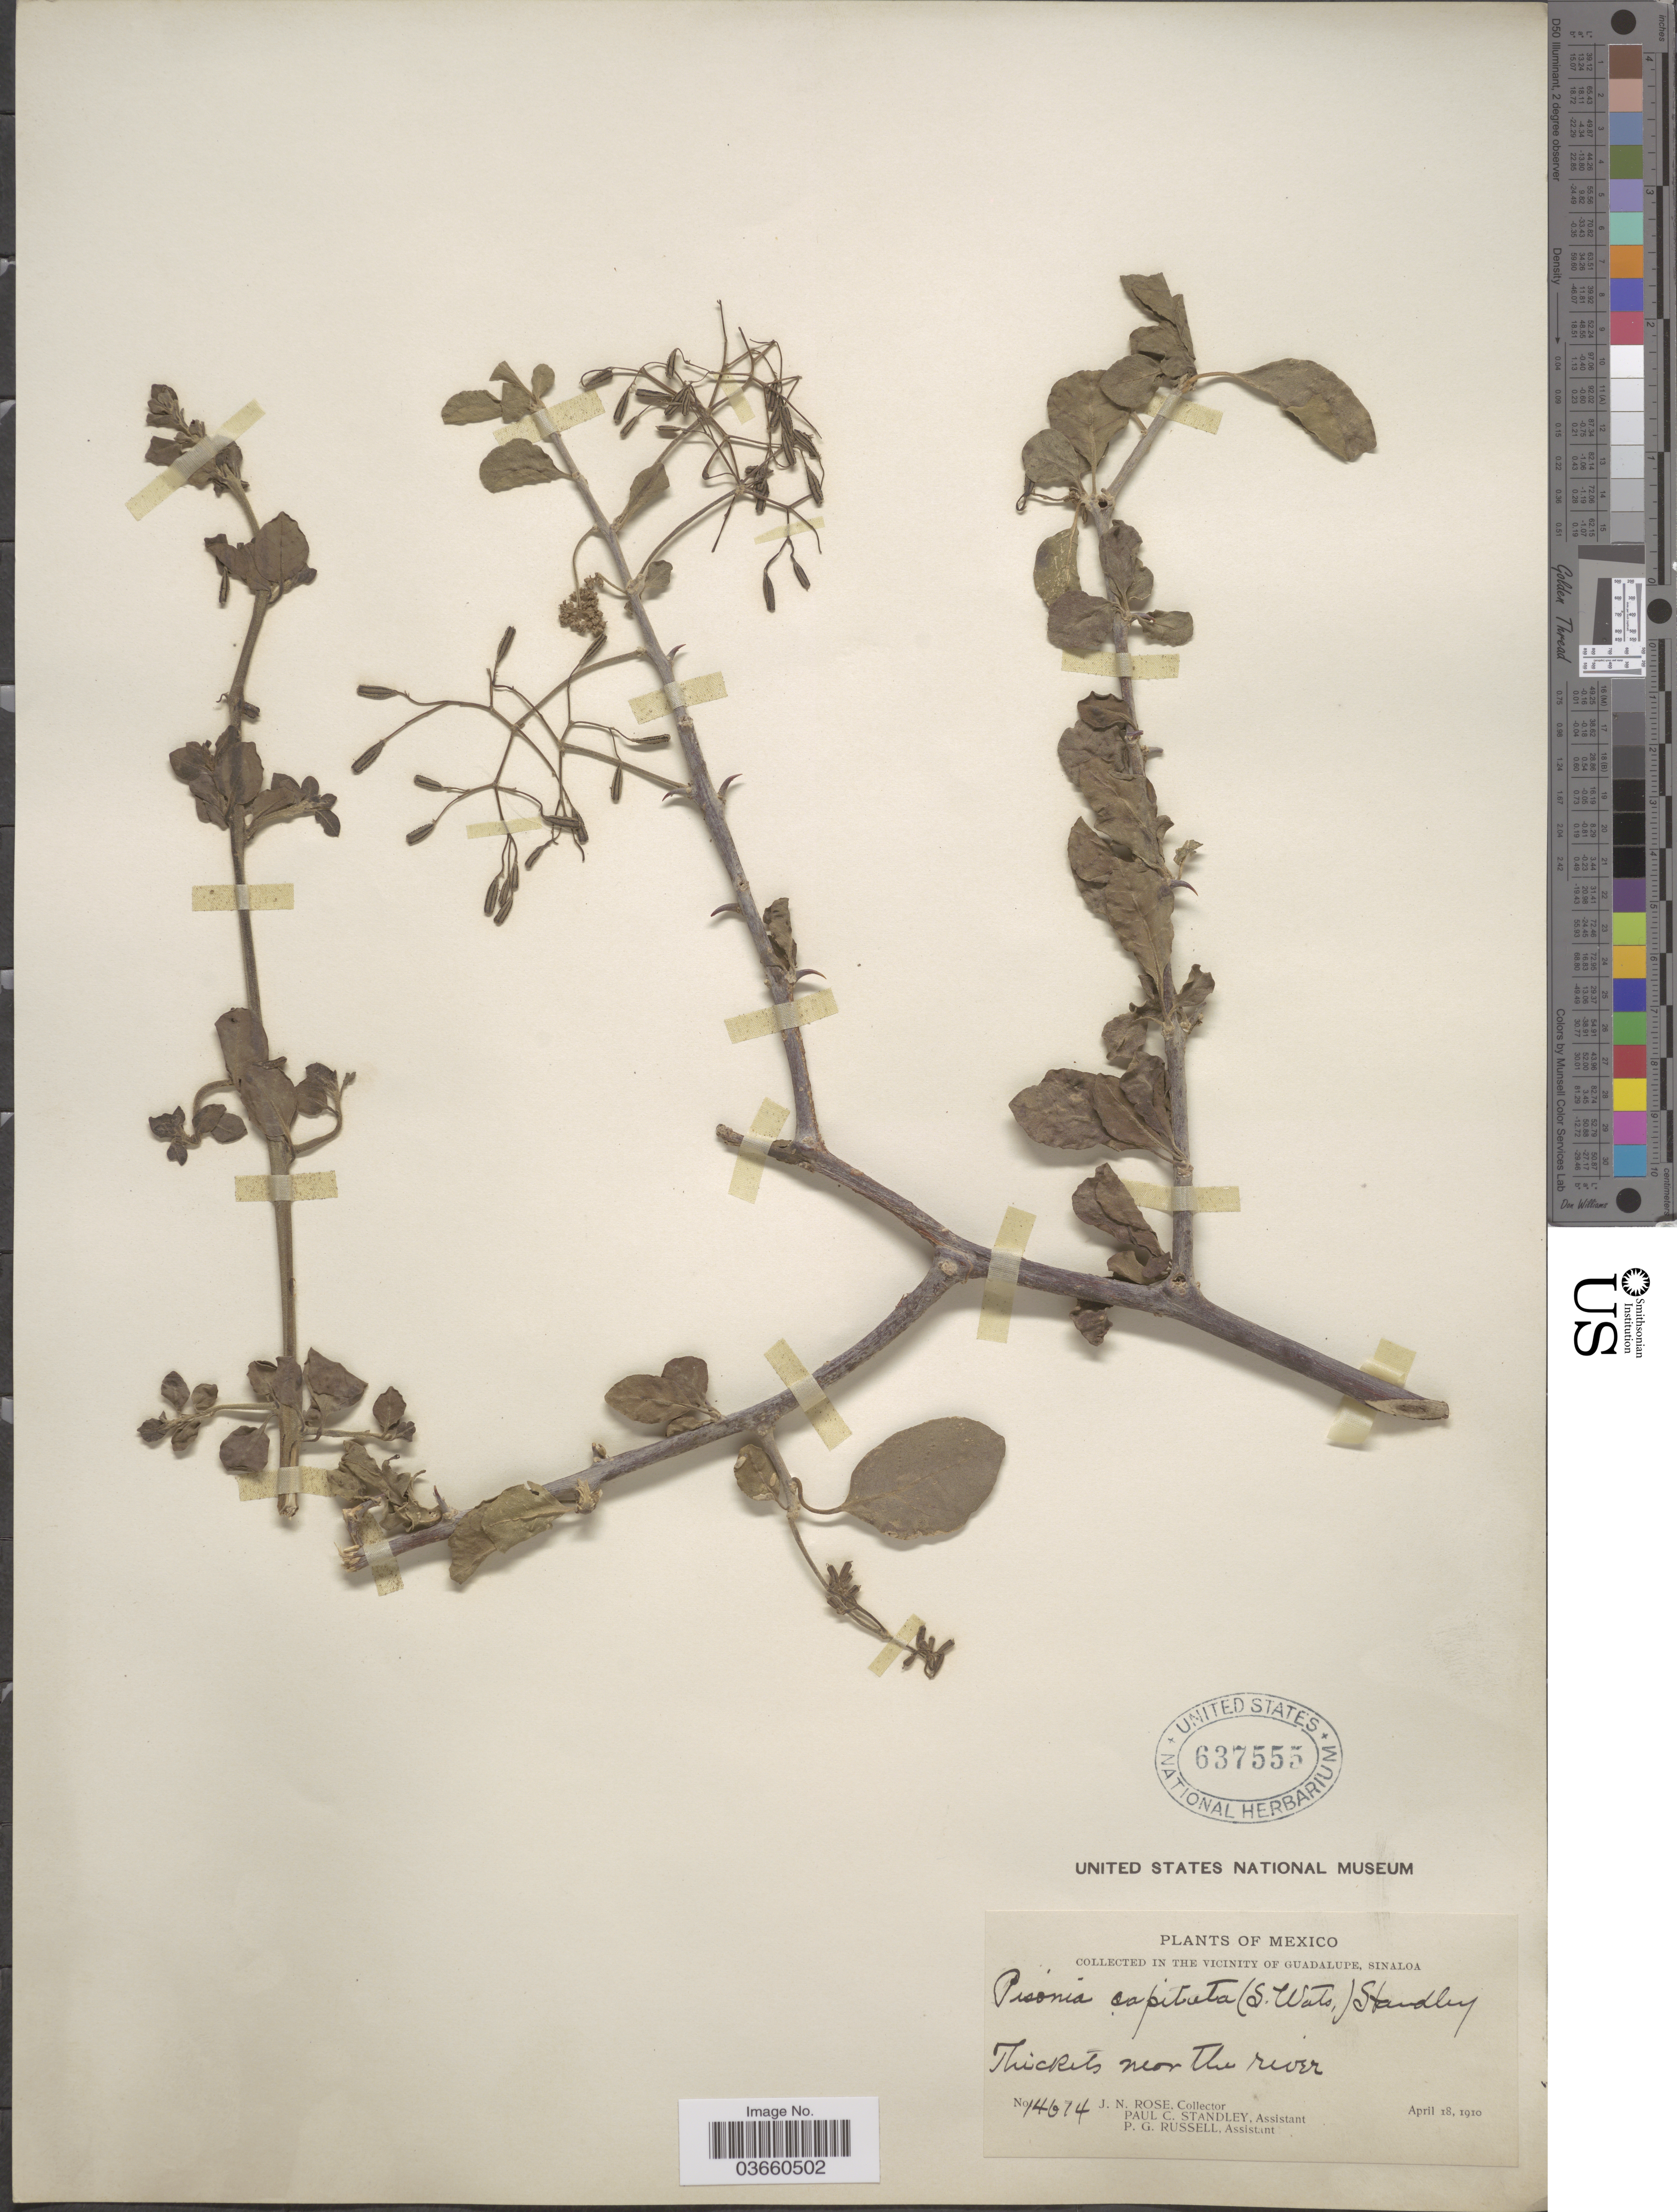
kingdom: Plantae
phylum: Tracheophyta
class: Magnoliopsida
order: Caryophyllales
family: Nyctaginaceae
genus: Pisonia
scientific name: Pisonia capitata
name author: (S. Watson) Standl.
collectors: J. N. Rose, P. C. Standley & P. G. Russell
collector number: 14674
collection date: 1910-04-18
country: Mexico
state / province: Sinaloa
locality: The vicinity of Guadalupe. Thickets near the river.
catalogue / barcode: US 637555